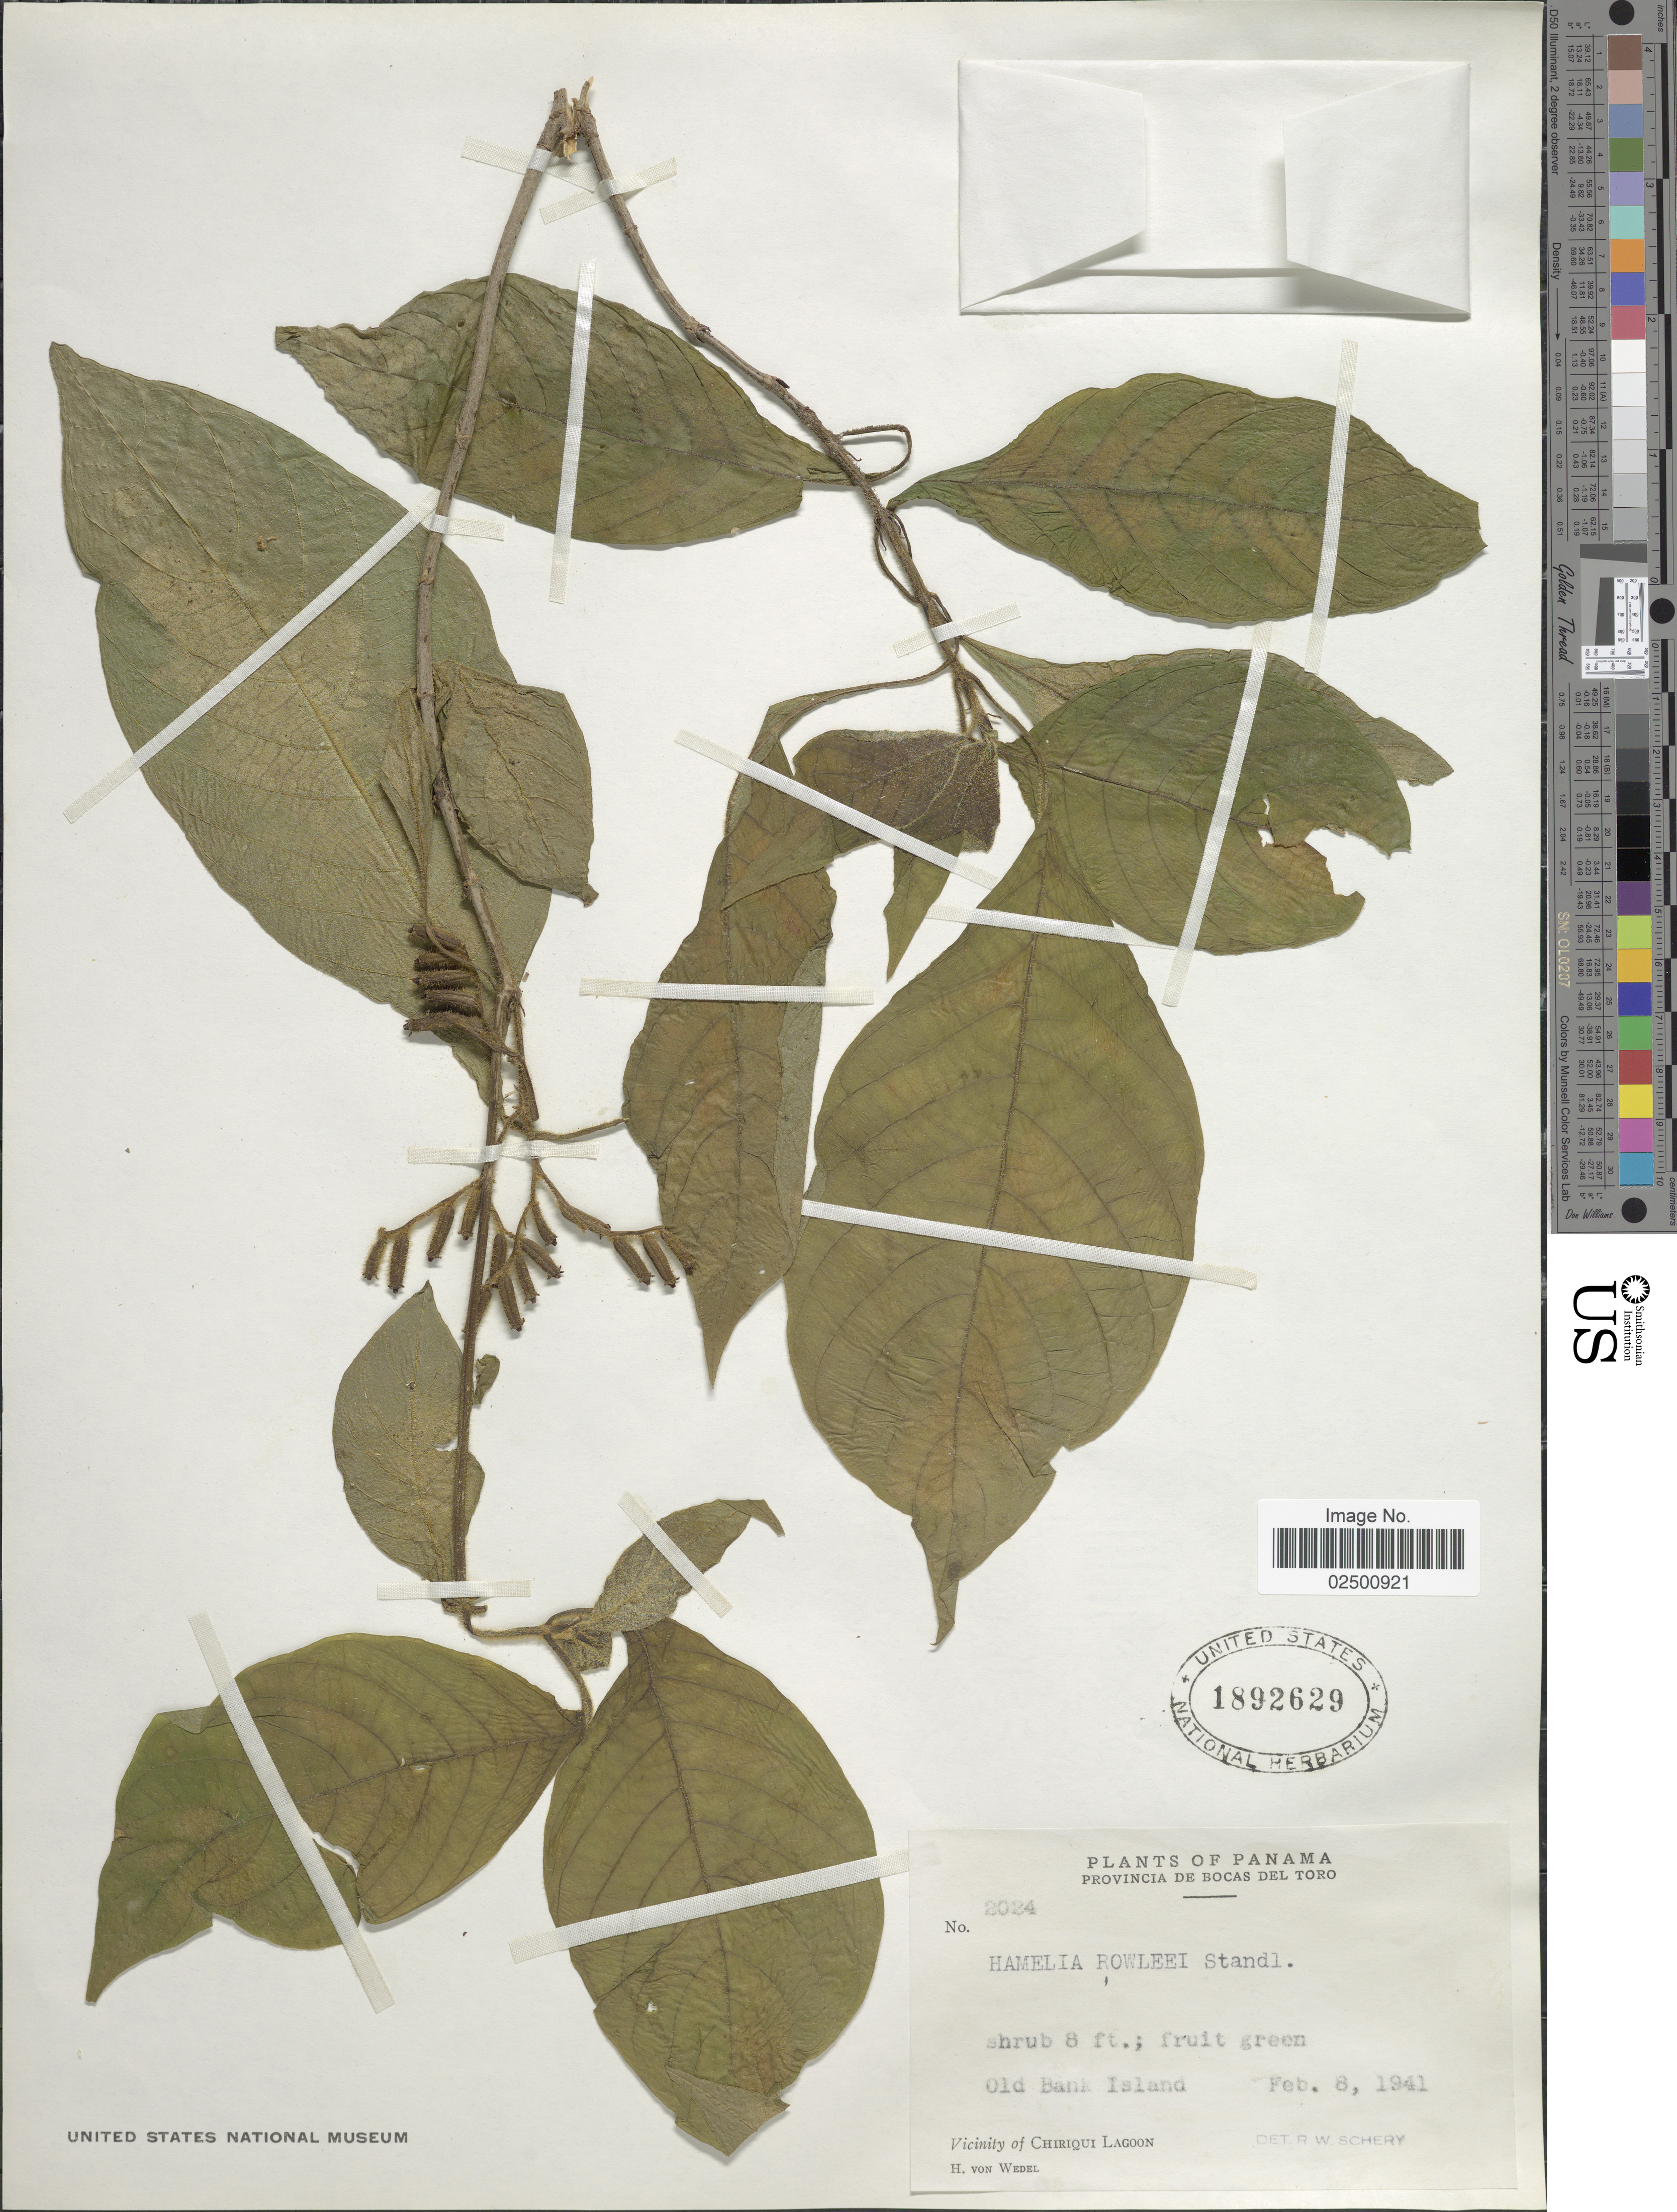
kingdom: Plantae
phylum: Tracheophyta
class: Magnoliopsida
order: Gentianales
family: Rubiaceae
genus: Hamelia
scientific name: Hamelia rowleei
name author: Standl.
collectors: H. von Wedel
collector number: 2024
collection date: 1941-02-08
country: Panama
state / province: Bocas del Toro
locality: Provincia de Bocas del Toro. Old Bank Island, Vicinity of Chiriqui Lagoon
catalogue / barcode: US 1892629